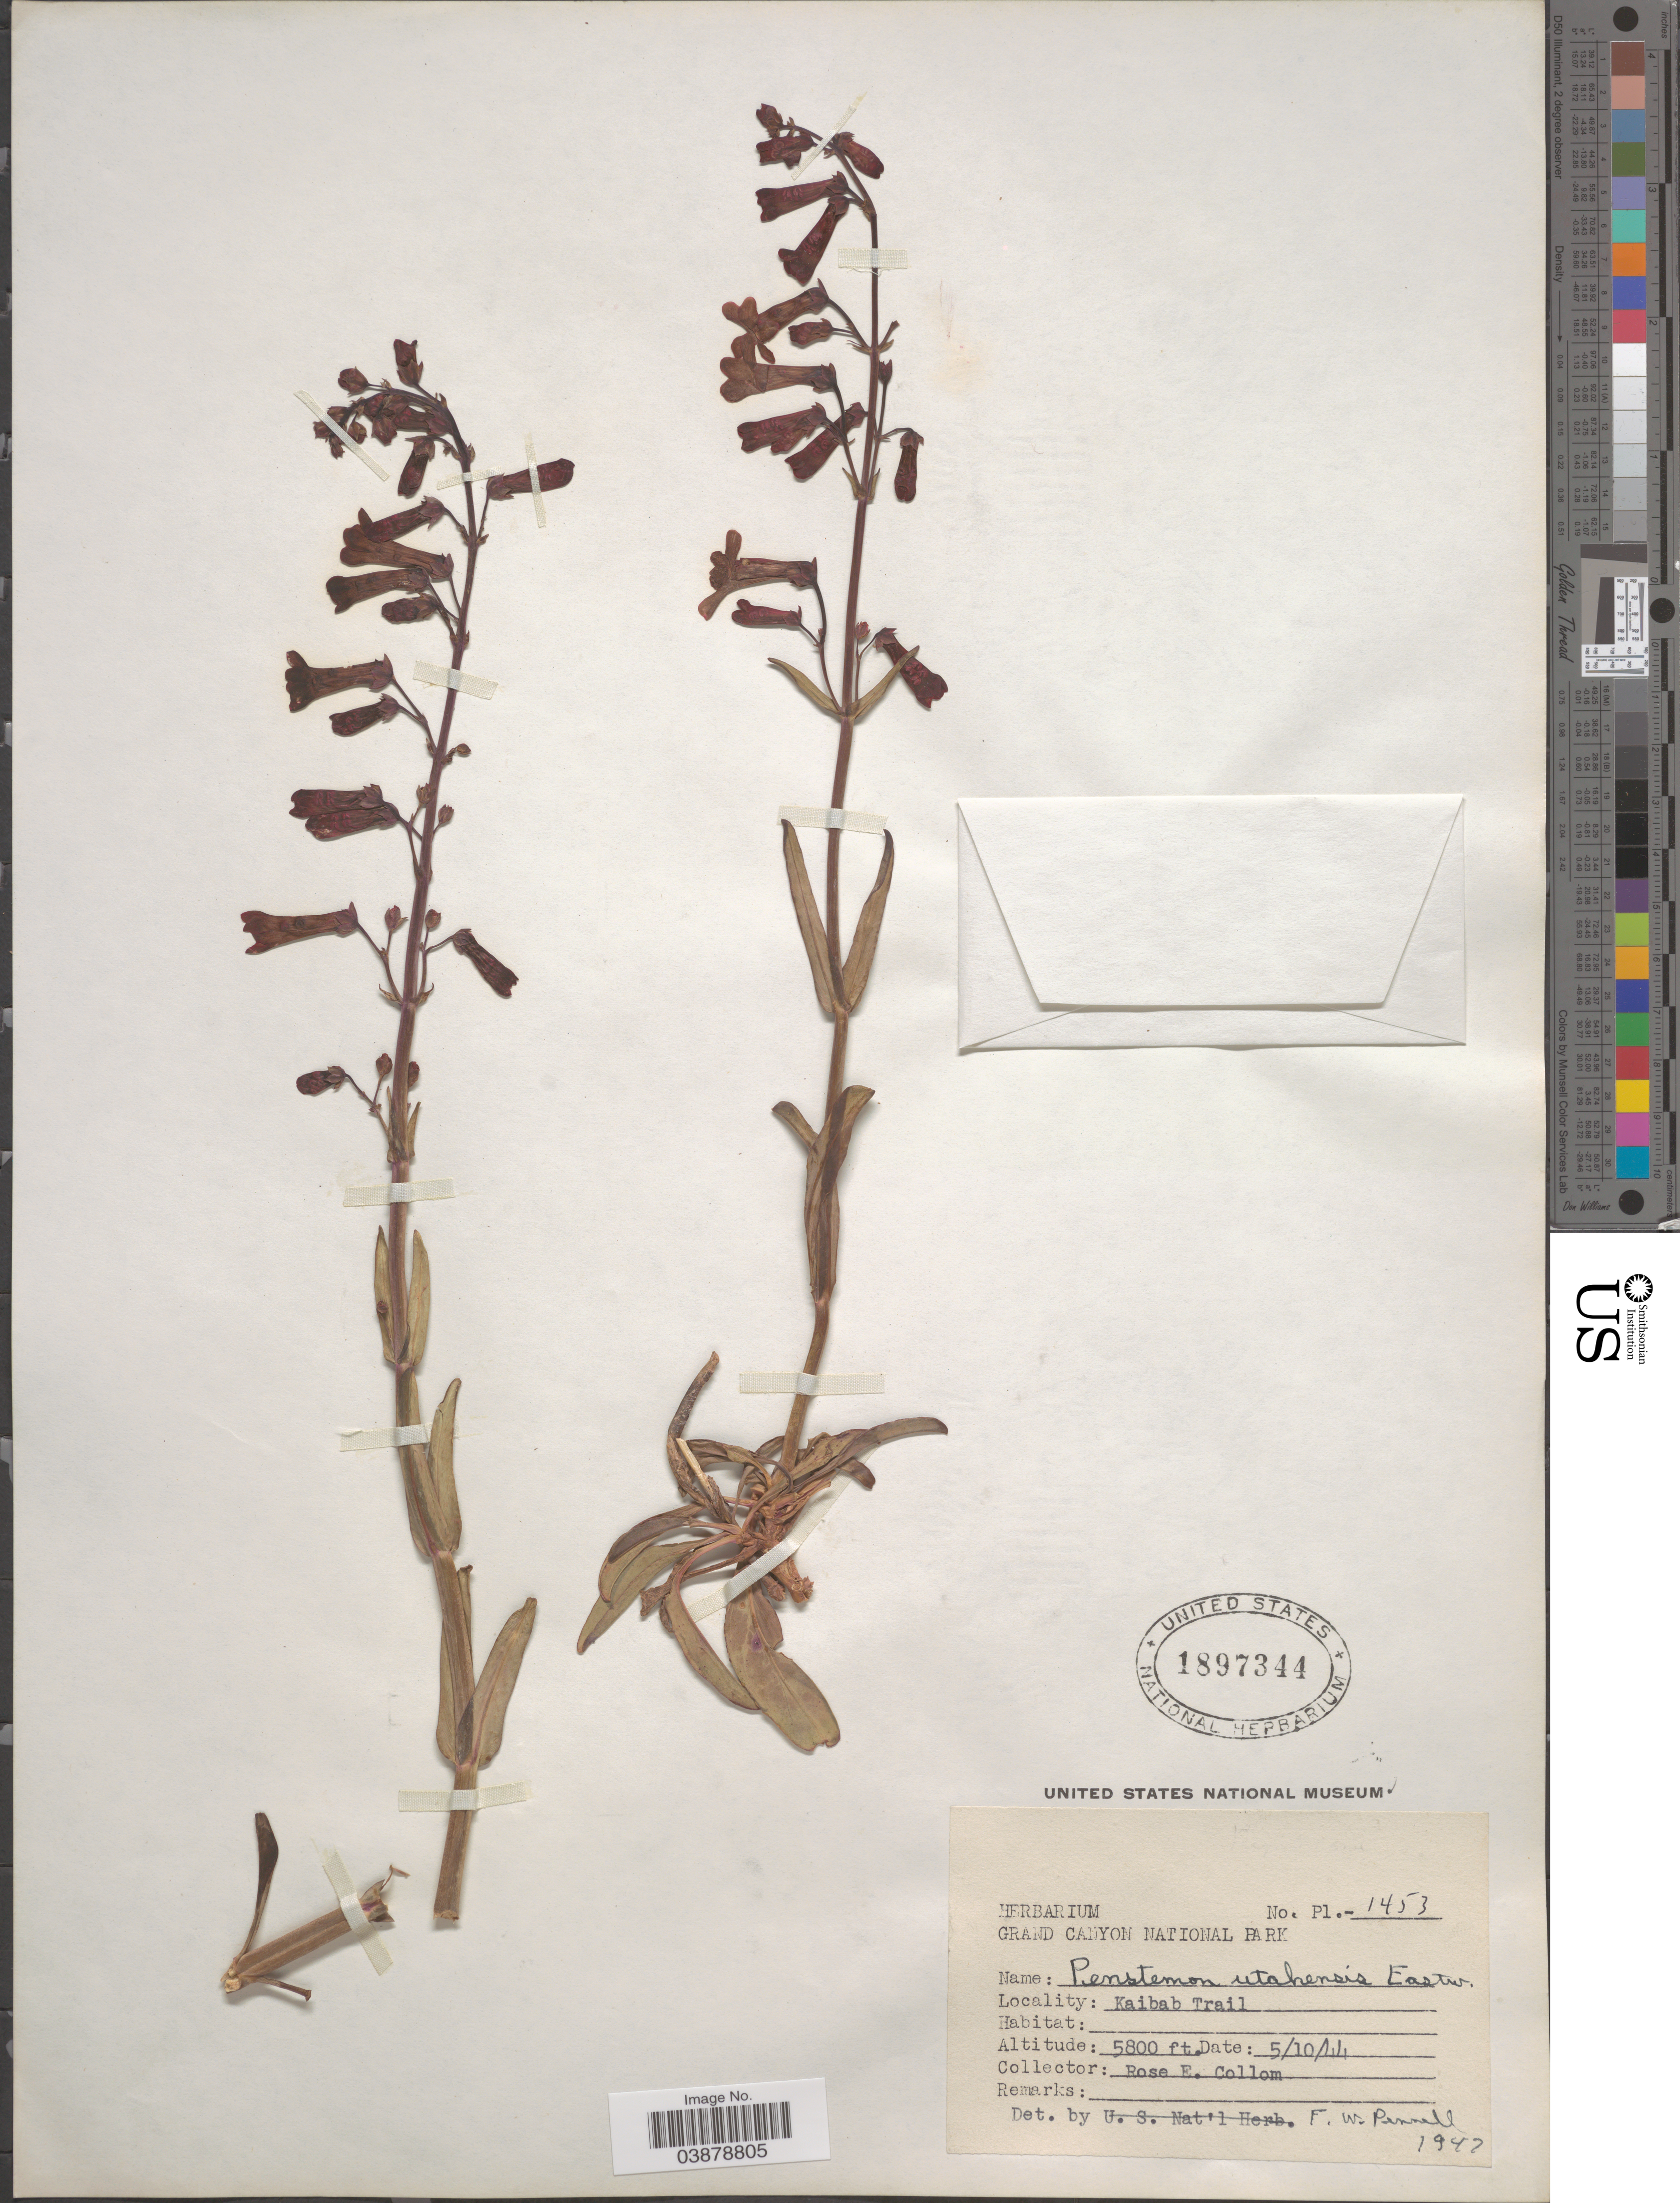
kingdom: Plantae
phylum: Tracheophyta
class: Magnoliopsida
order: Lamiales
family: Plantaginaceae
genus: Penstemon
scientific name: Penstemon utahensis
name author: Eastw.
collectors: R. E. Collom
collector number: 1453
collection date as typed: Transcribed d/m/y: 10/5/44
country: United States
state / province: Arizona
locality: Grand Canyon National Park [unsure placement] Kaibab Trail.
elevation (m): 1768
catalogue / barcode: US 1897344